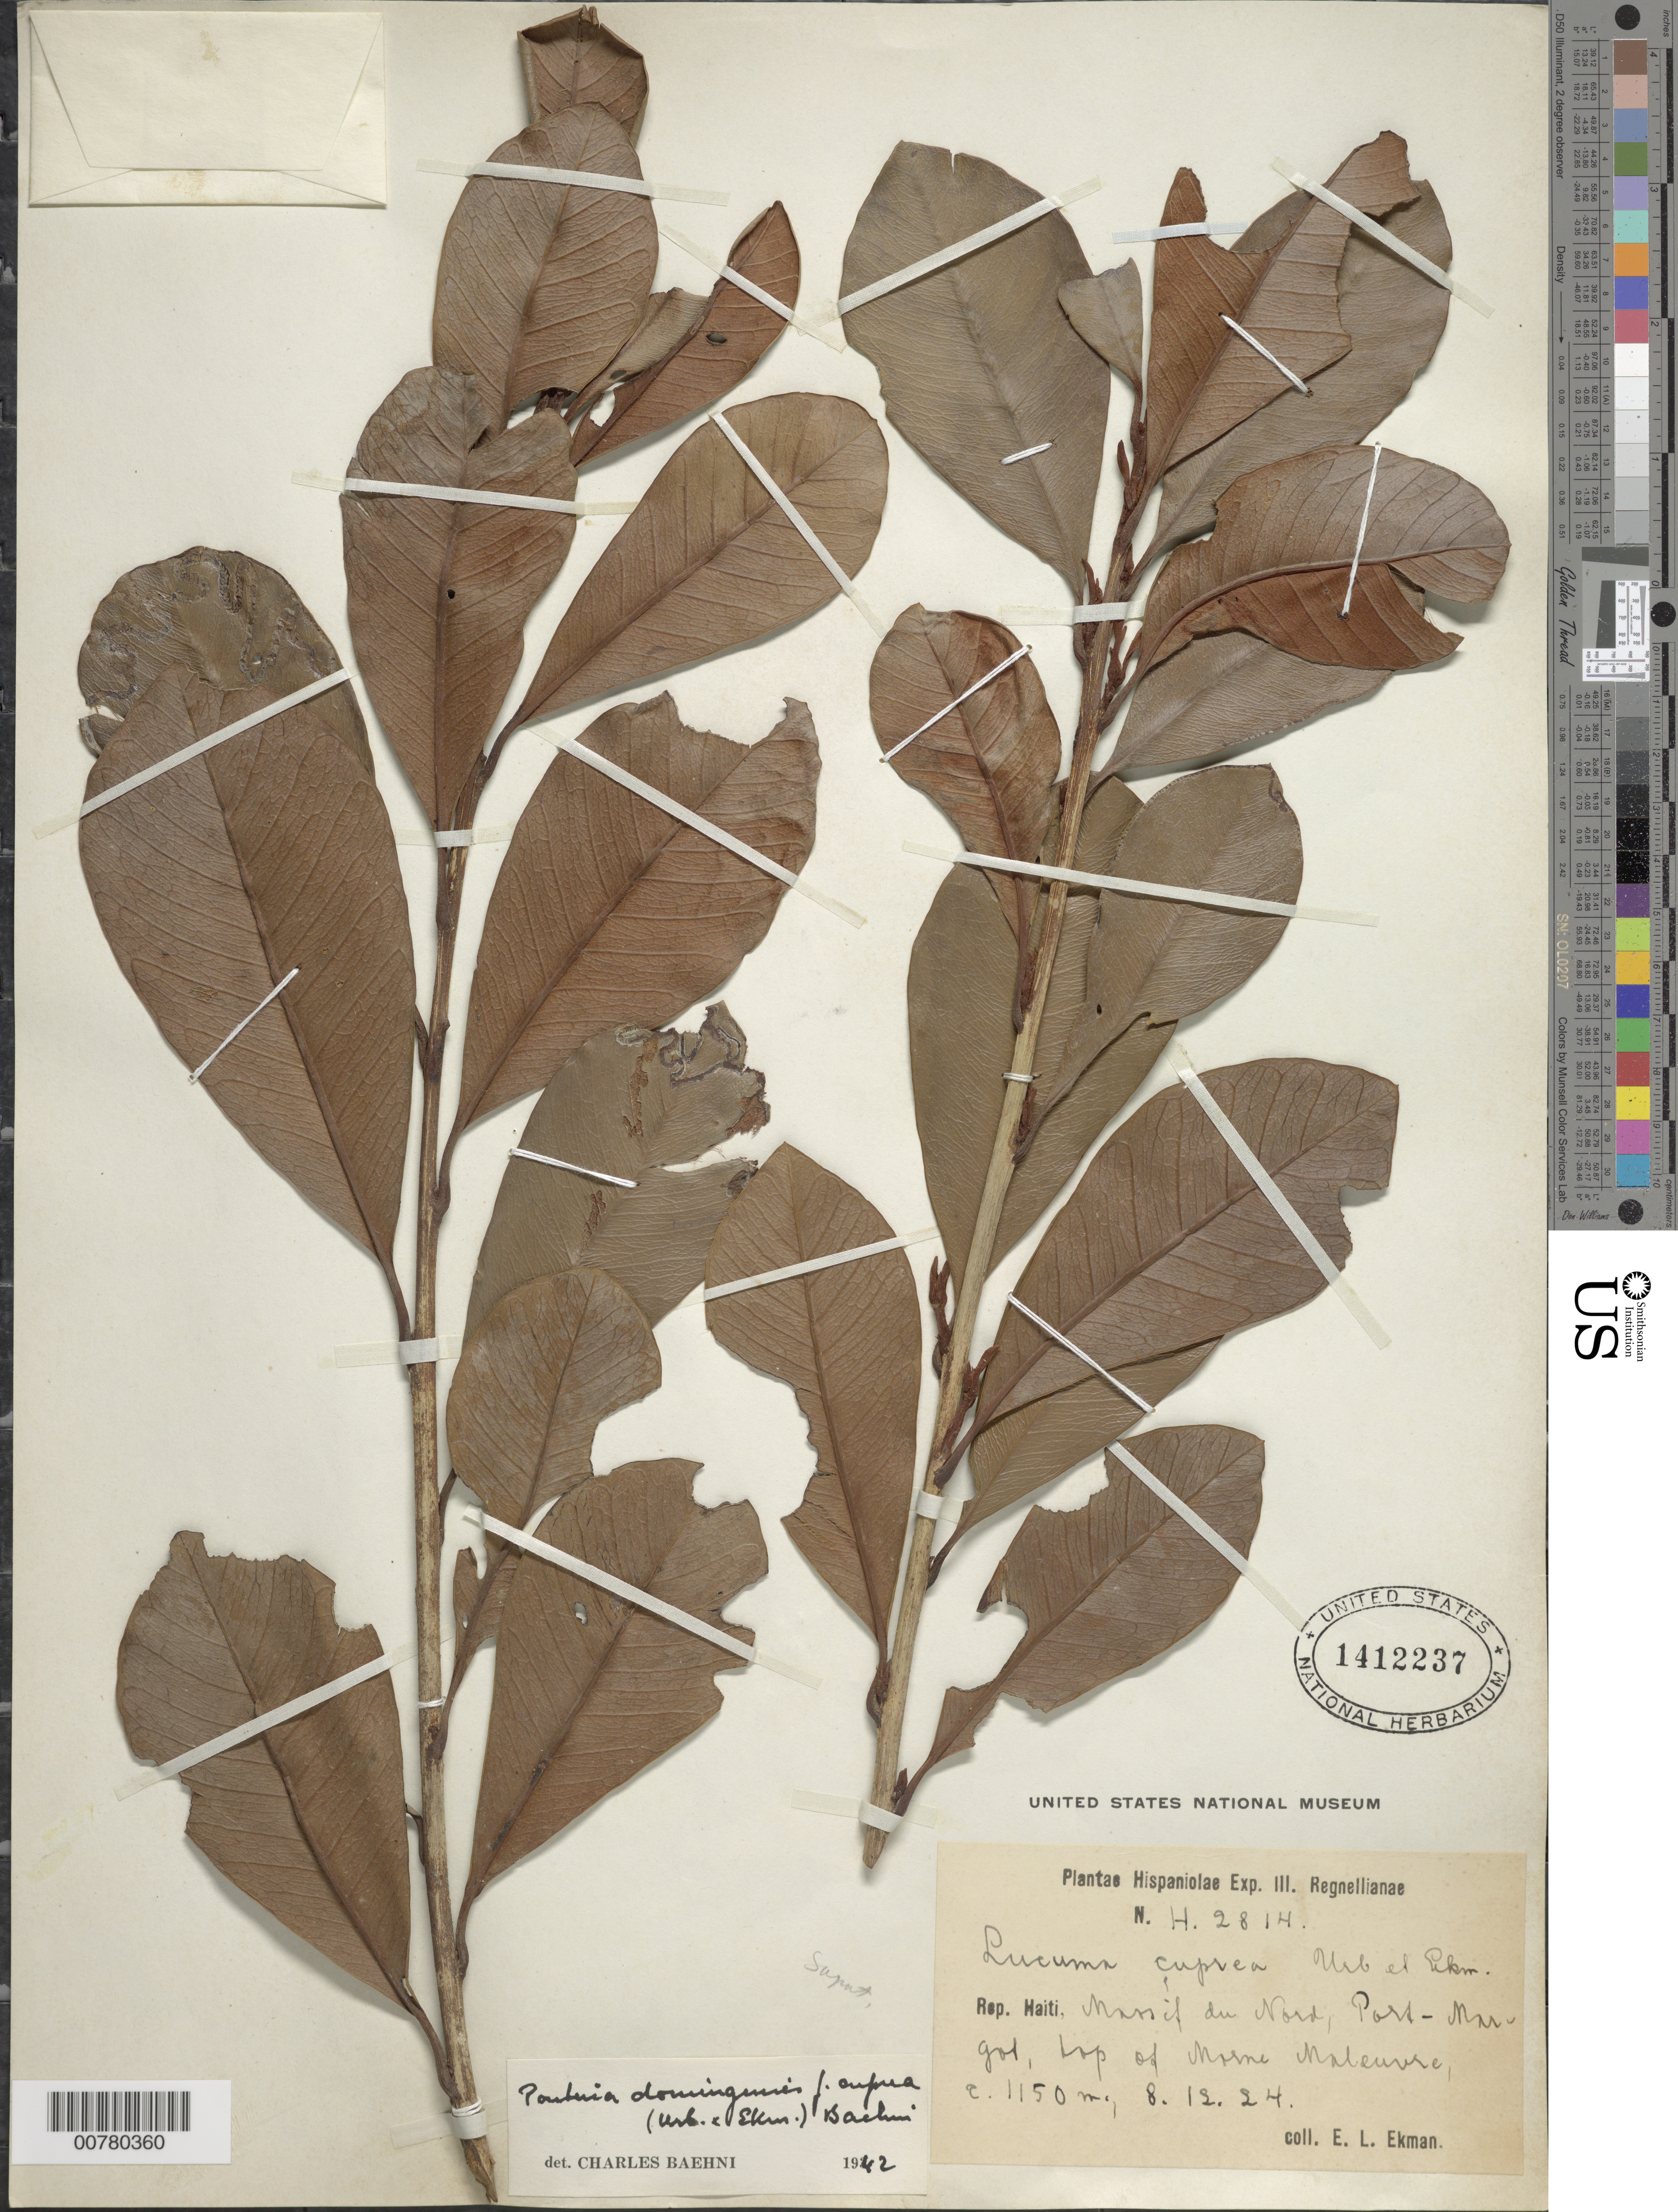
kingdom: Plantae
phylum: Tracheophyta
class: Magnoliopsida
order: Ericales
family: Sapotaceae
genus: Pouteria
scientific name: Pouteria domingensis subsp. cuprea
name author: (Urb. & Ekman) T.D. Penn.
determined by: Baehni, C.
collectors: E. L. Ekman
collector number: H 2814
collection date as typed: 08 Dec 1924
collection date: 1924-12-08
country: Haiti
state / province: Nord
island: Hispaniola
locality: Massif du Nord, Port-Margot, top of Morne Maleuvre.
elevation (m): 1150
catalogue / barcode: US 1412237